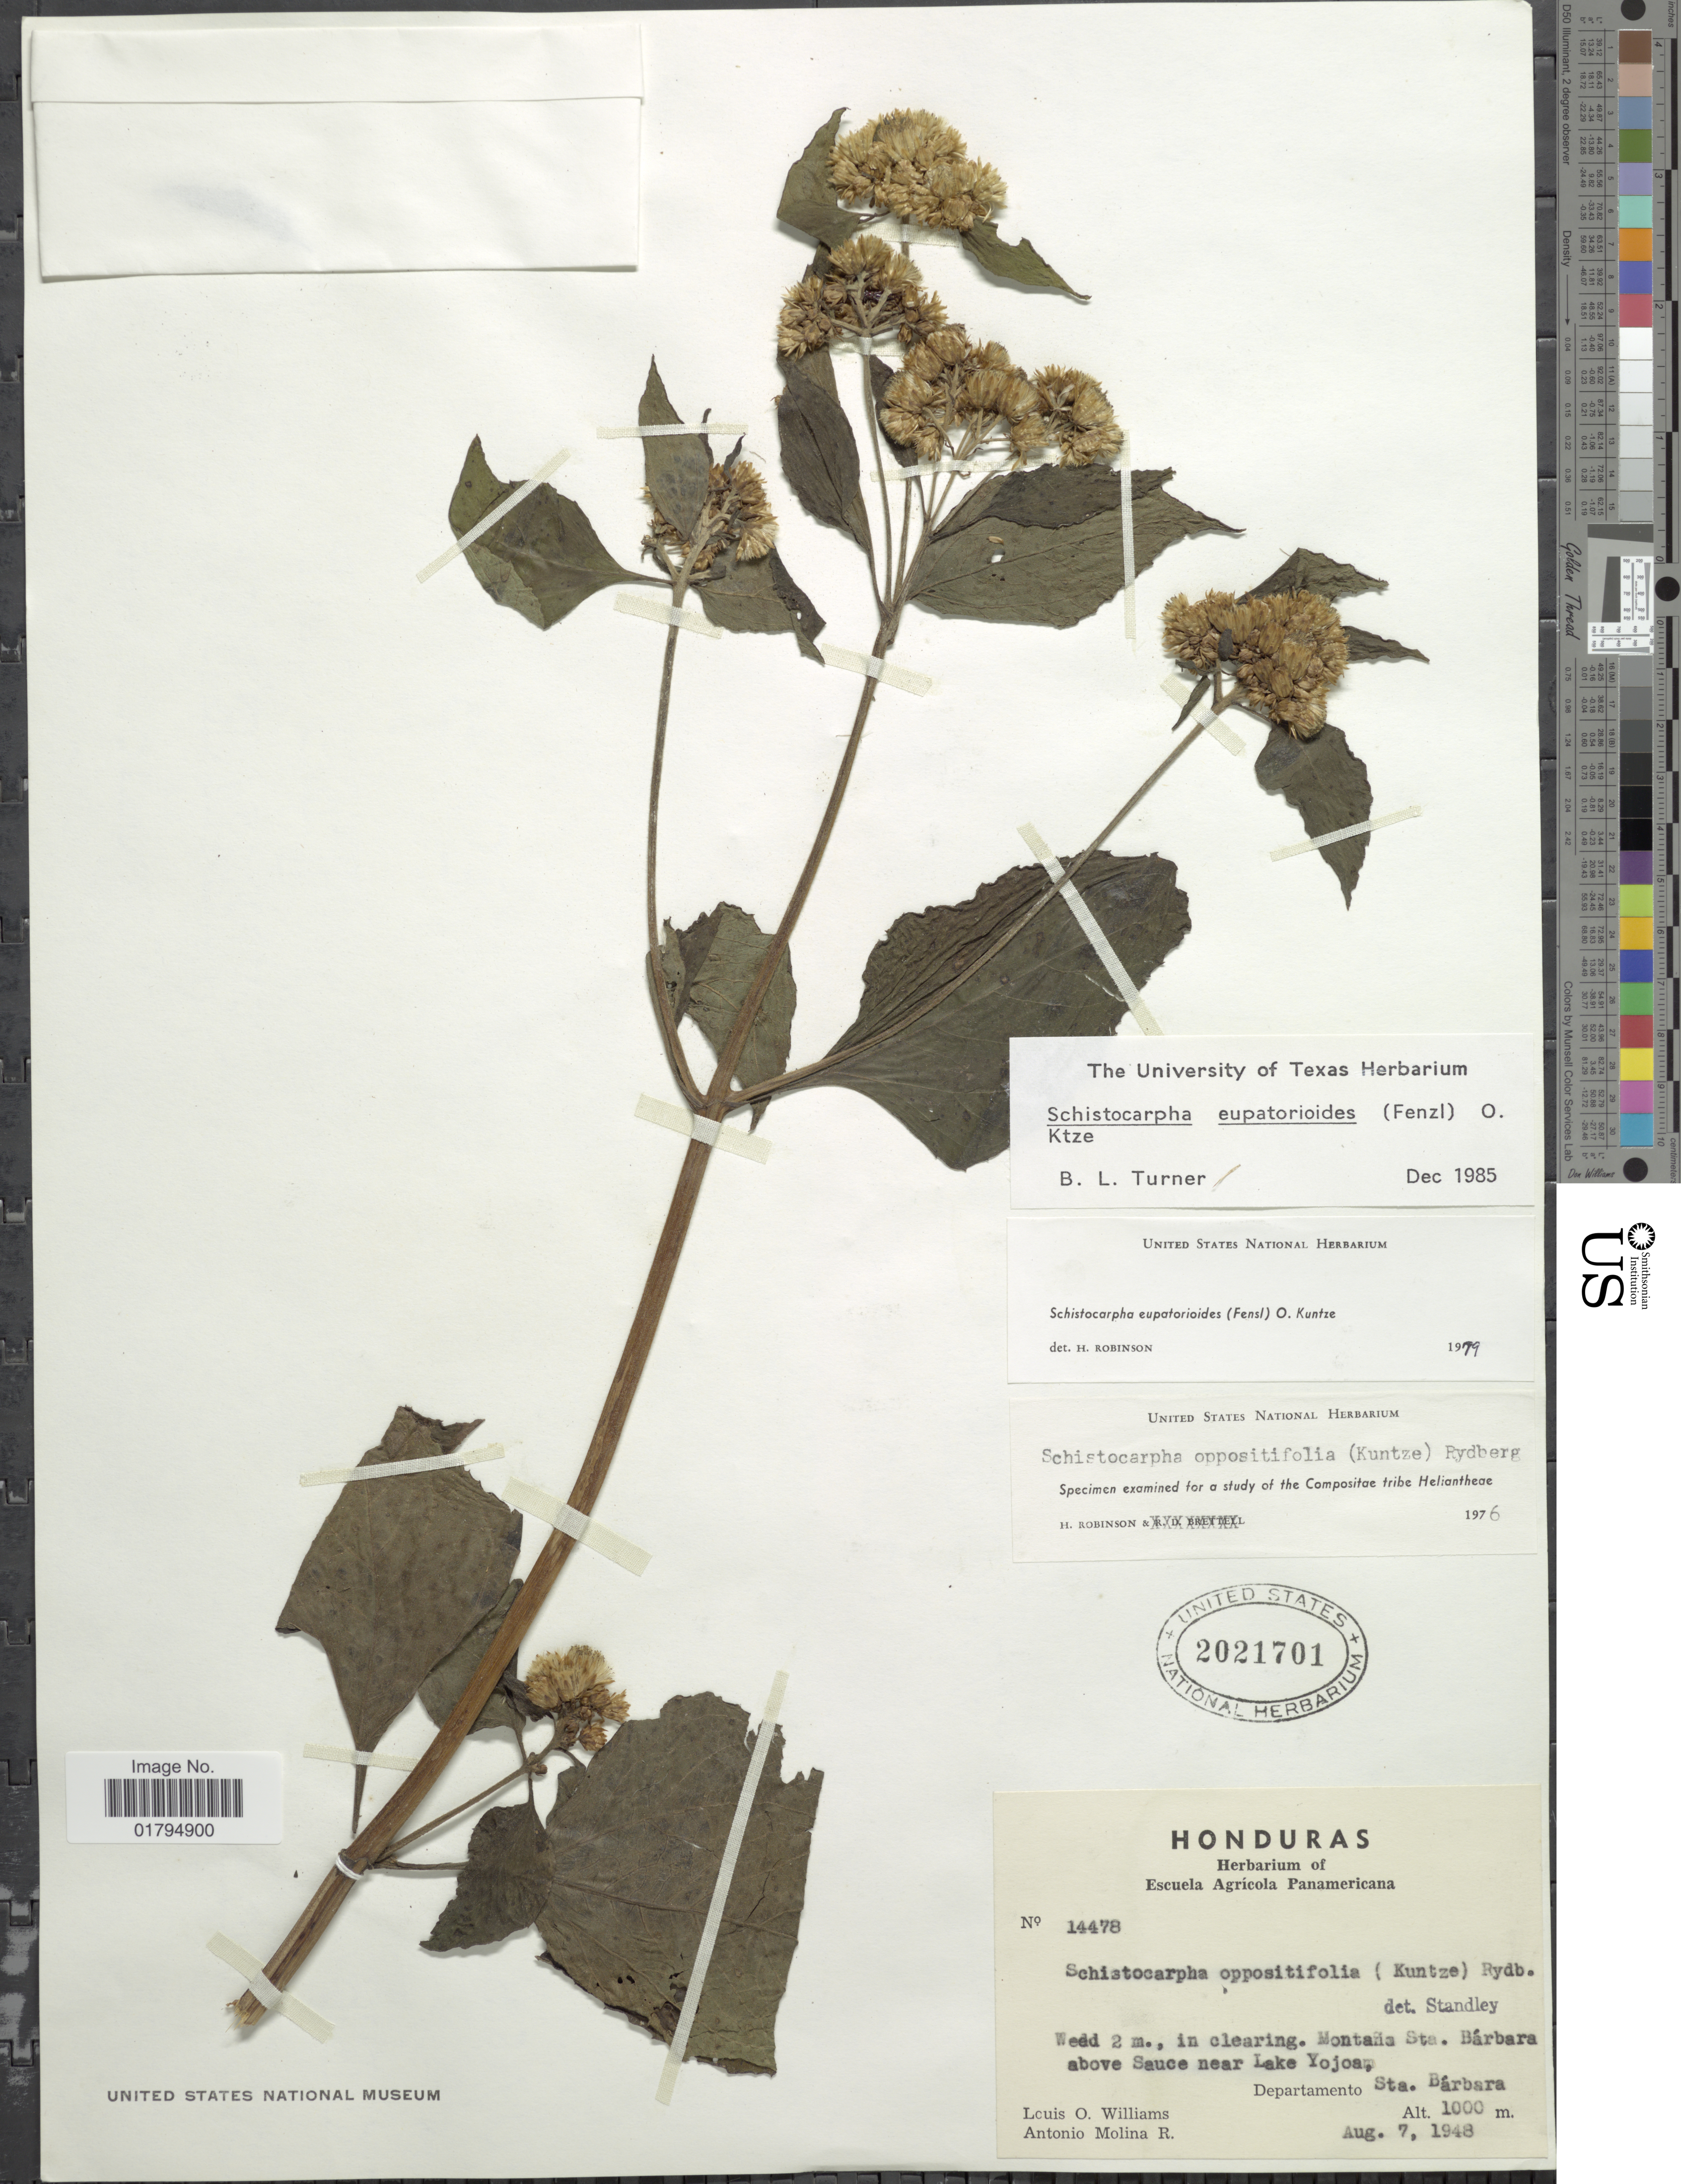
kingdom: Plantae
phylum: Tracheophyta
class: Magnoliopsida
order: Asterales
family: Asteraceae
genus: Schistocarpha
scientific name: Schistocarpha eupatorioides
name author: (Fenzl) Kuntze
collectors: L. O. Williams & A. Molina R.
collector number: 14478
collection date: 1948-08-07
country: Honduras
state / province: Santa Bárbara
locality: Montana Sta. Barbara above Sauce near Lake Yojoa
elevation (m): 1000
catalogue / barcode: US 2021701